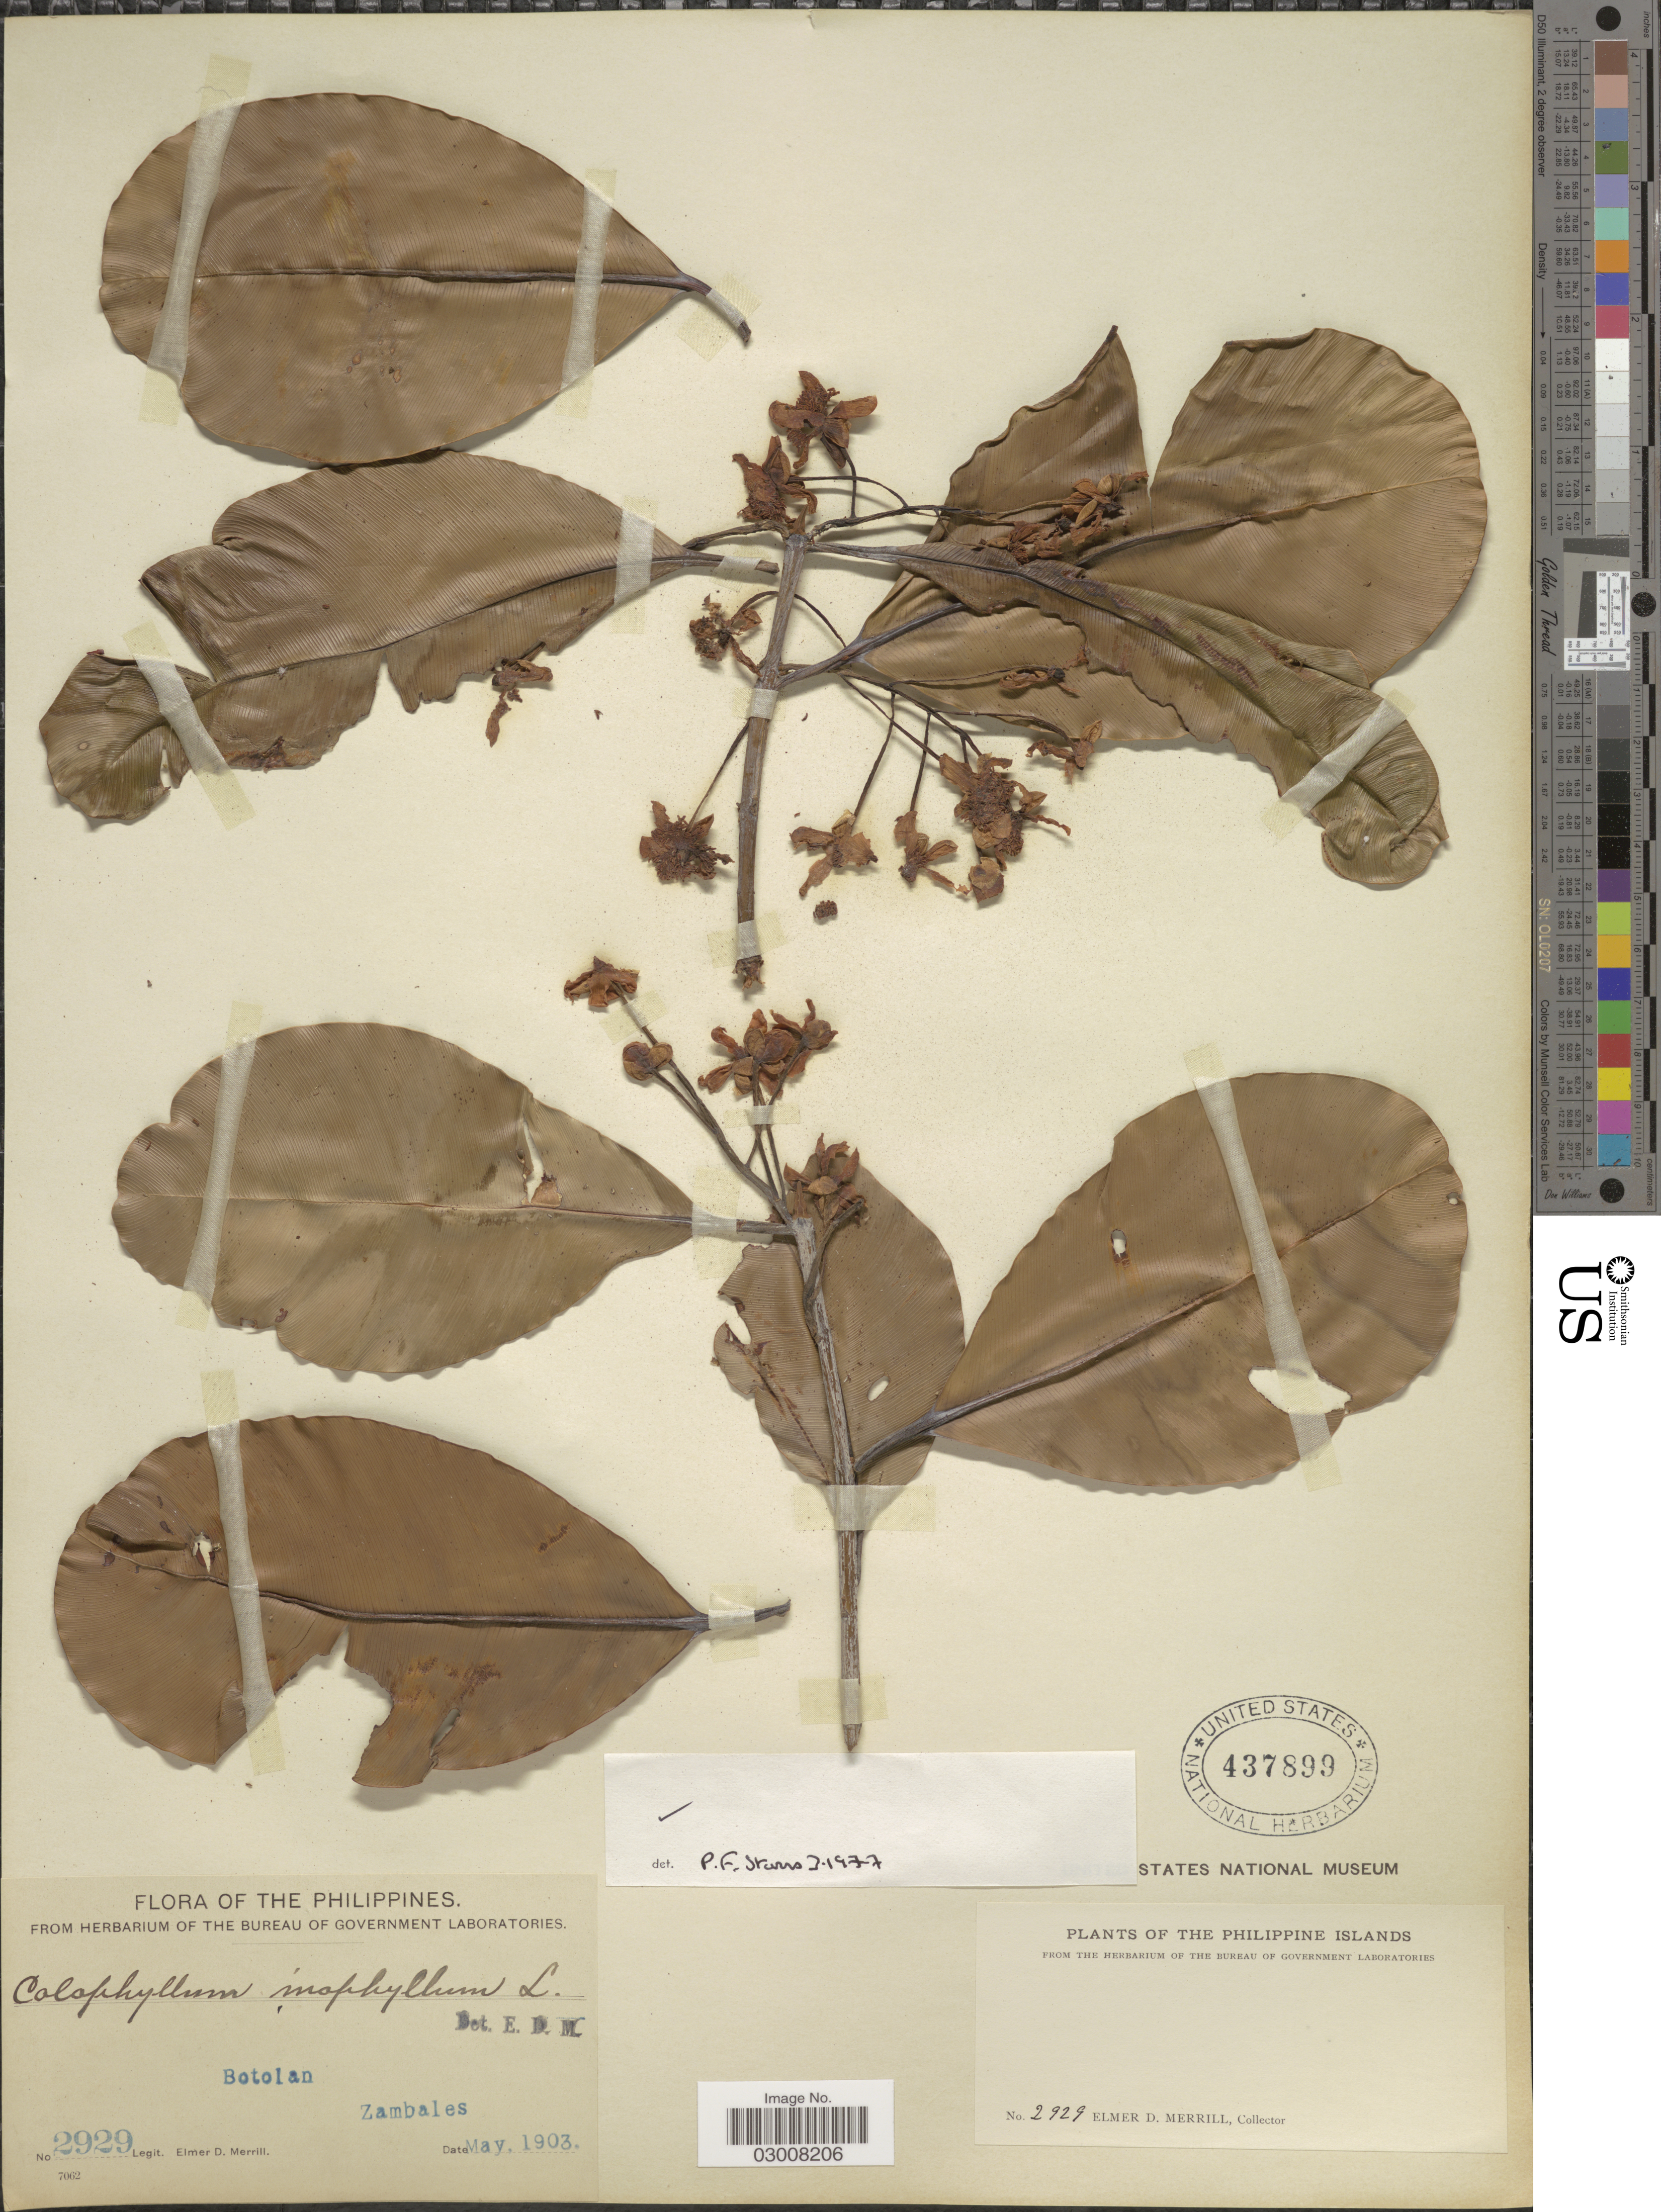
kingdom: Plantae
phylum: Tracheophyta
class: Magnoliopsida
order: Malpighiales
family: Calophyllaceae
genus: Calophyllum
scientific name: Calophyllum inophyllum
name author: L.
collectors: E. D. Merrill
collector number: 2929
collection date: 1903-05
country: Philippines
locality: Botolan, Zambales.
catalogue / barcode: US 437899